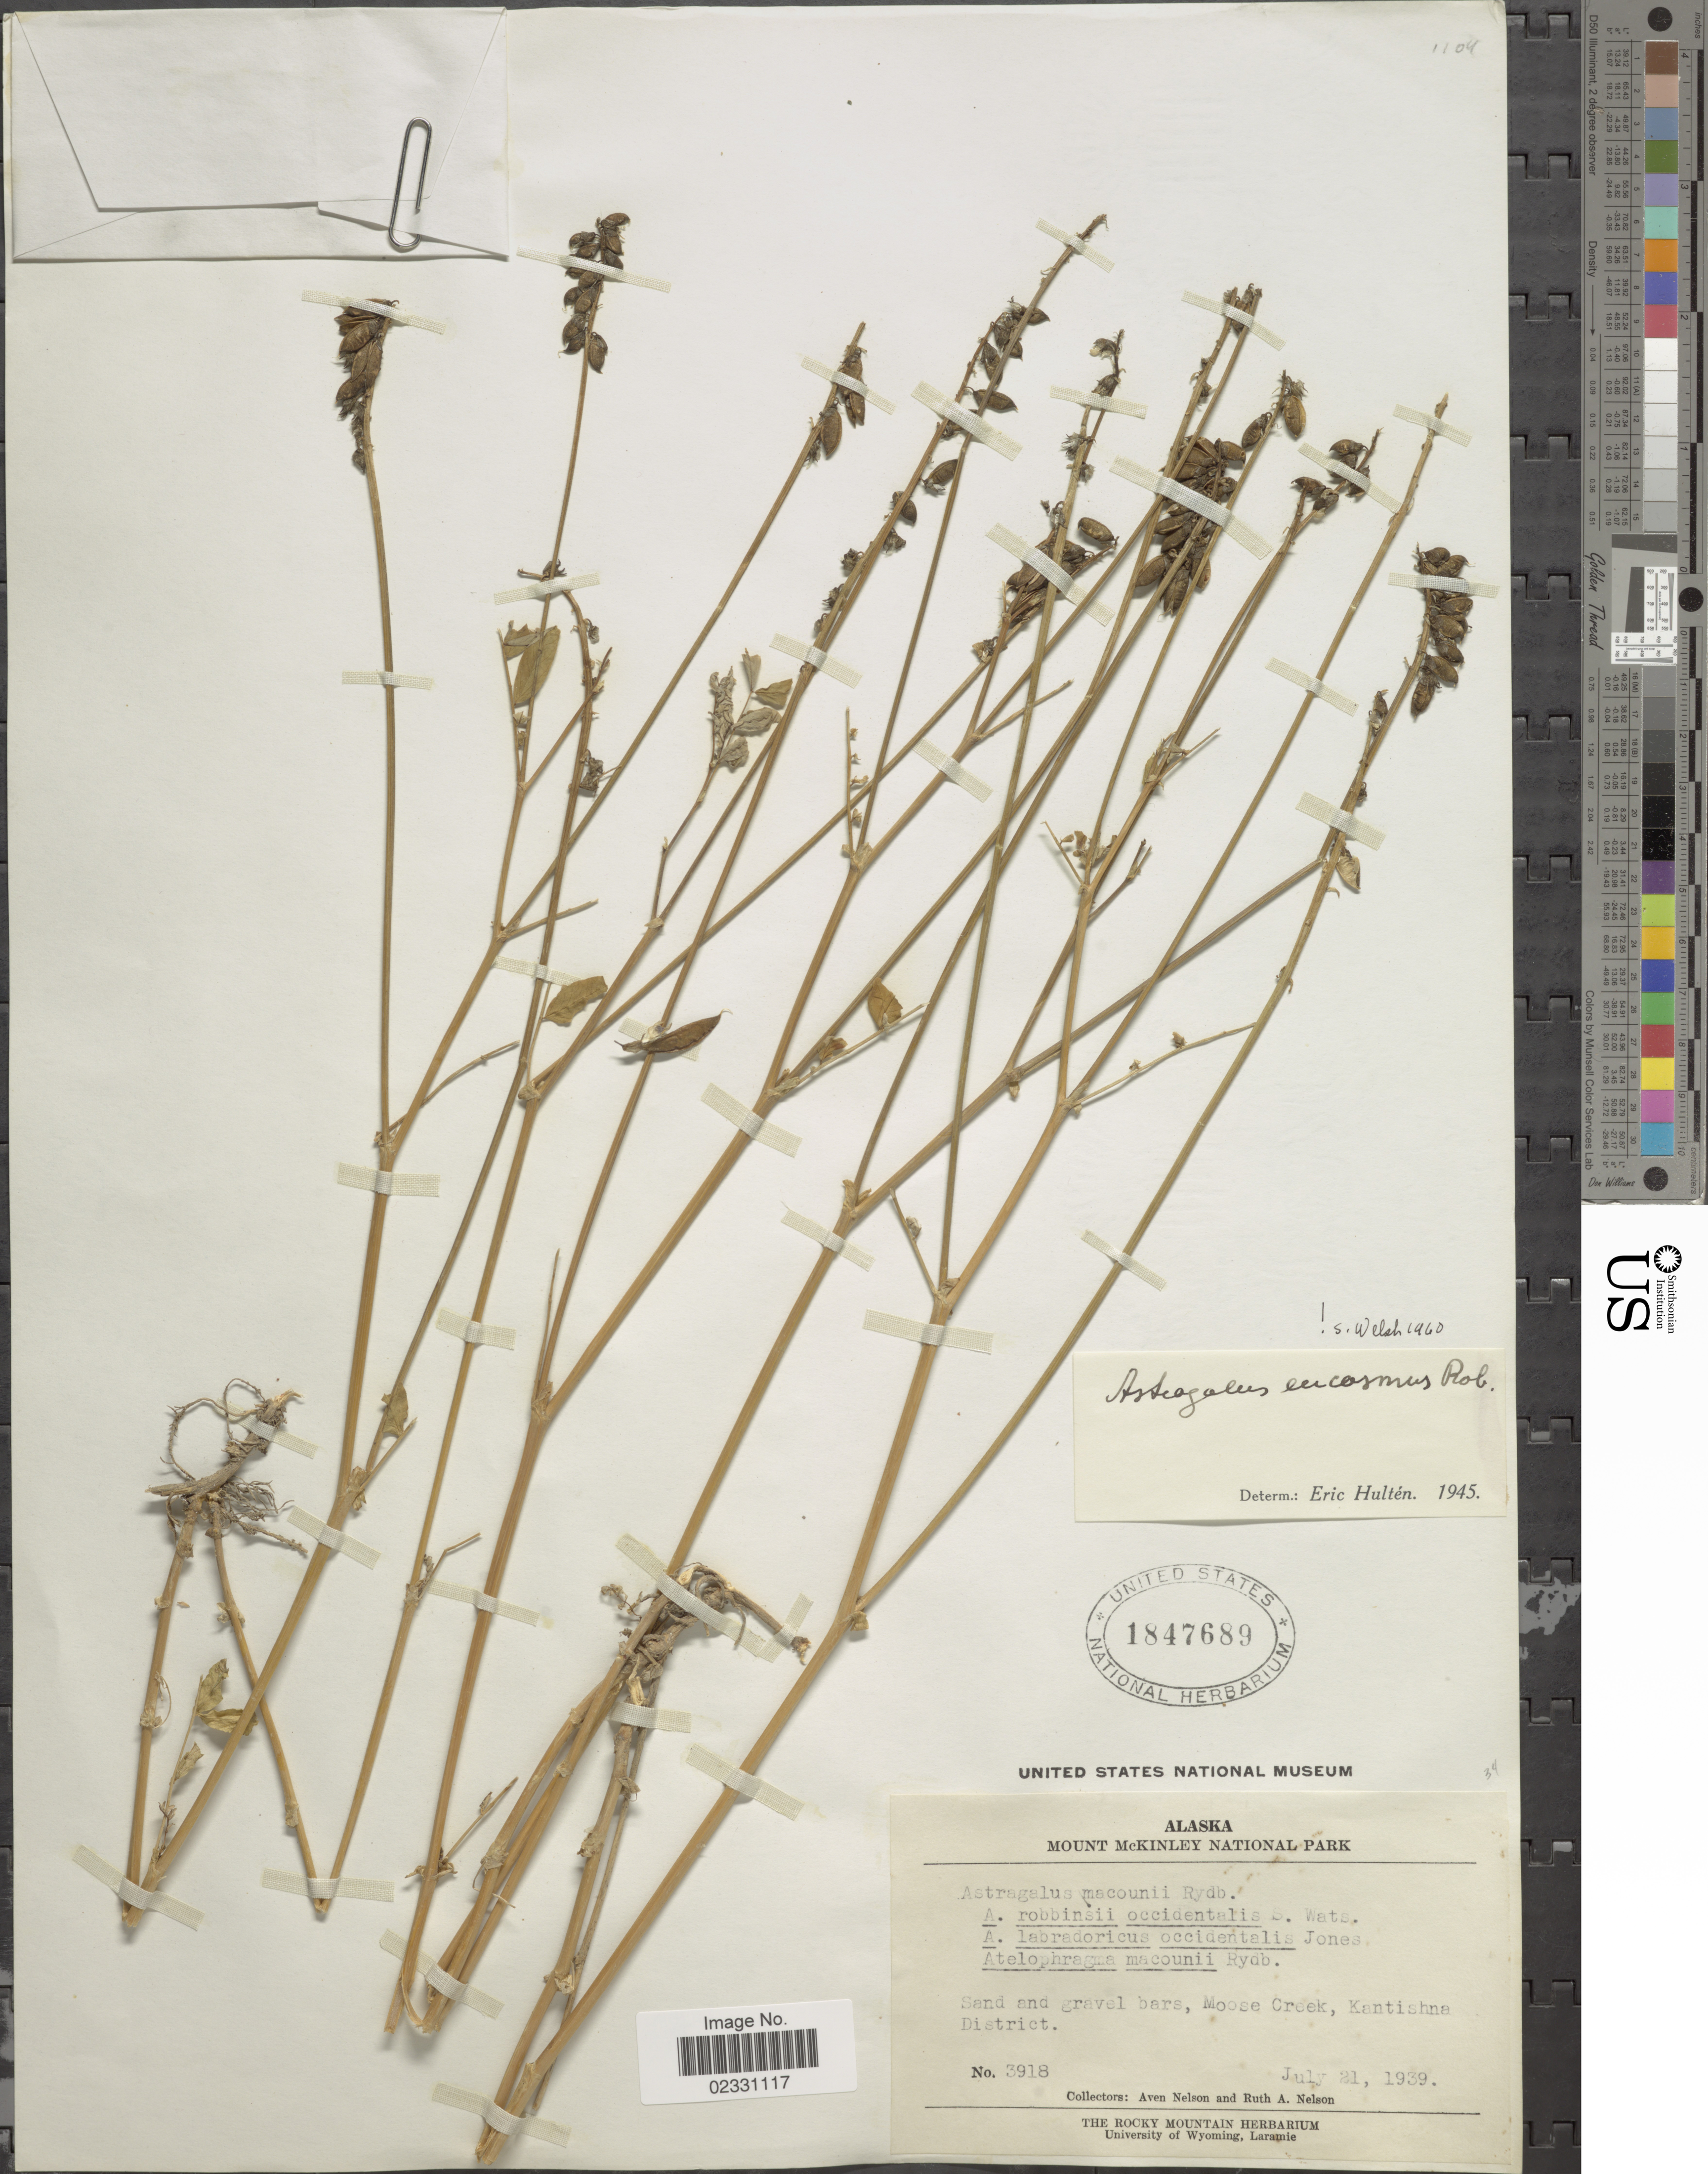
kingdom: Plantae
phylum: Tracheophyta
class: Magnoliopsida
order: Fabales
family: Fabaceae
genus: Astragalus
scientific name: Astragalus eucosmus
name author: B.L. Rob.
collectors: A. Nelson & R. A. Nelson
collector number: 3918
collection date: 1939-07-21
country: United States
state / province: Alaska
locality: Mount McKinley National Park. Moose Creek, Kantishna District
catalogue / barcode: US 1847689